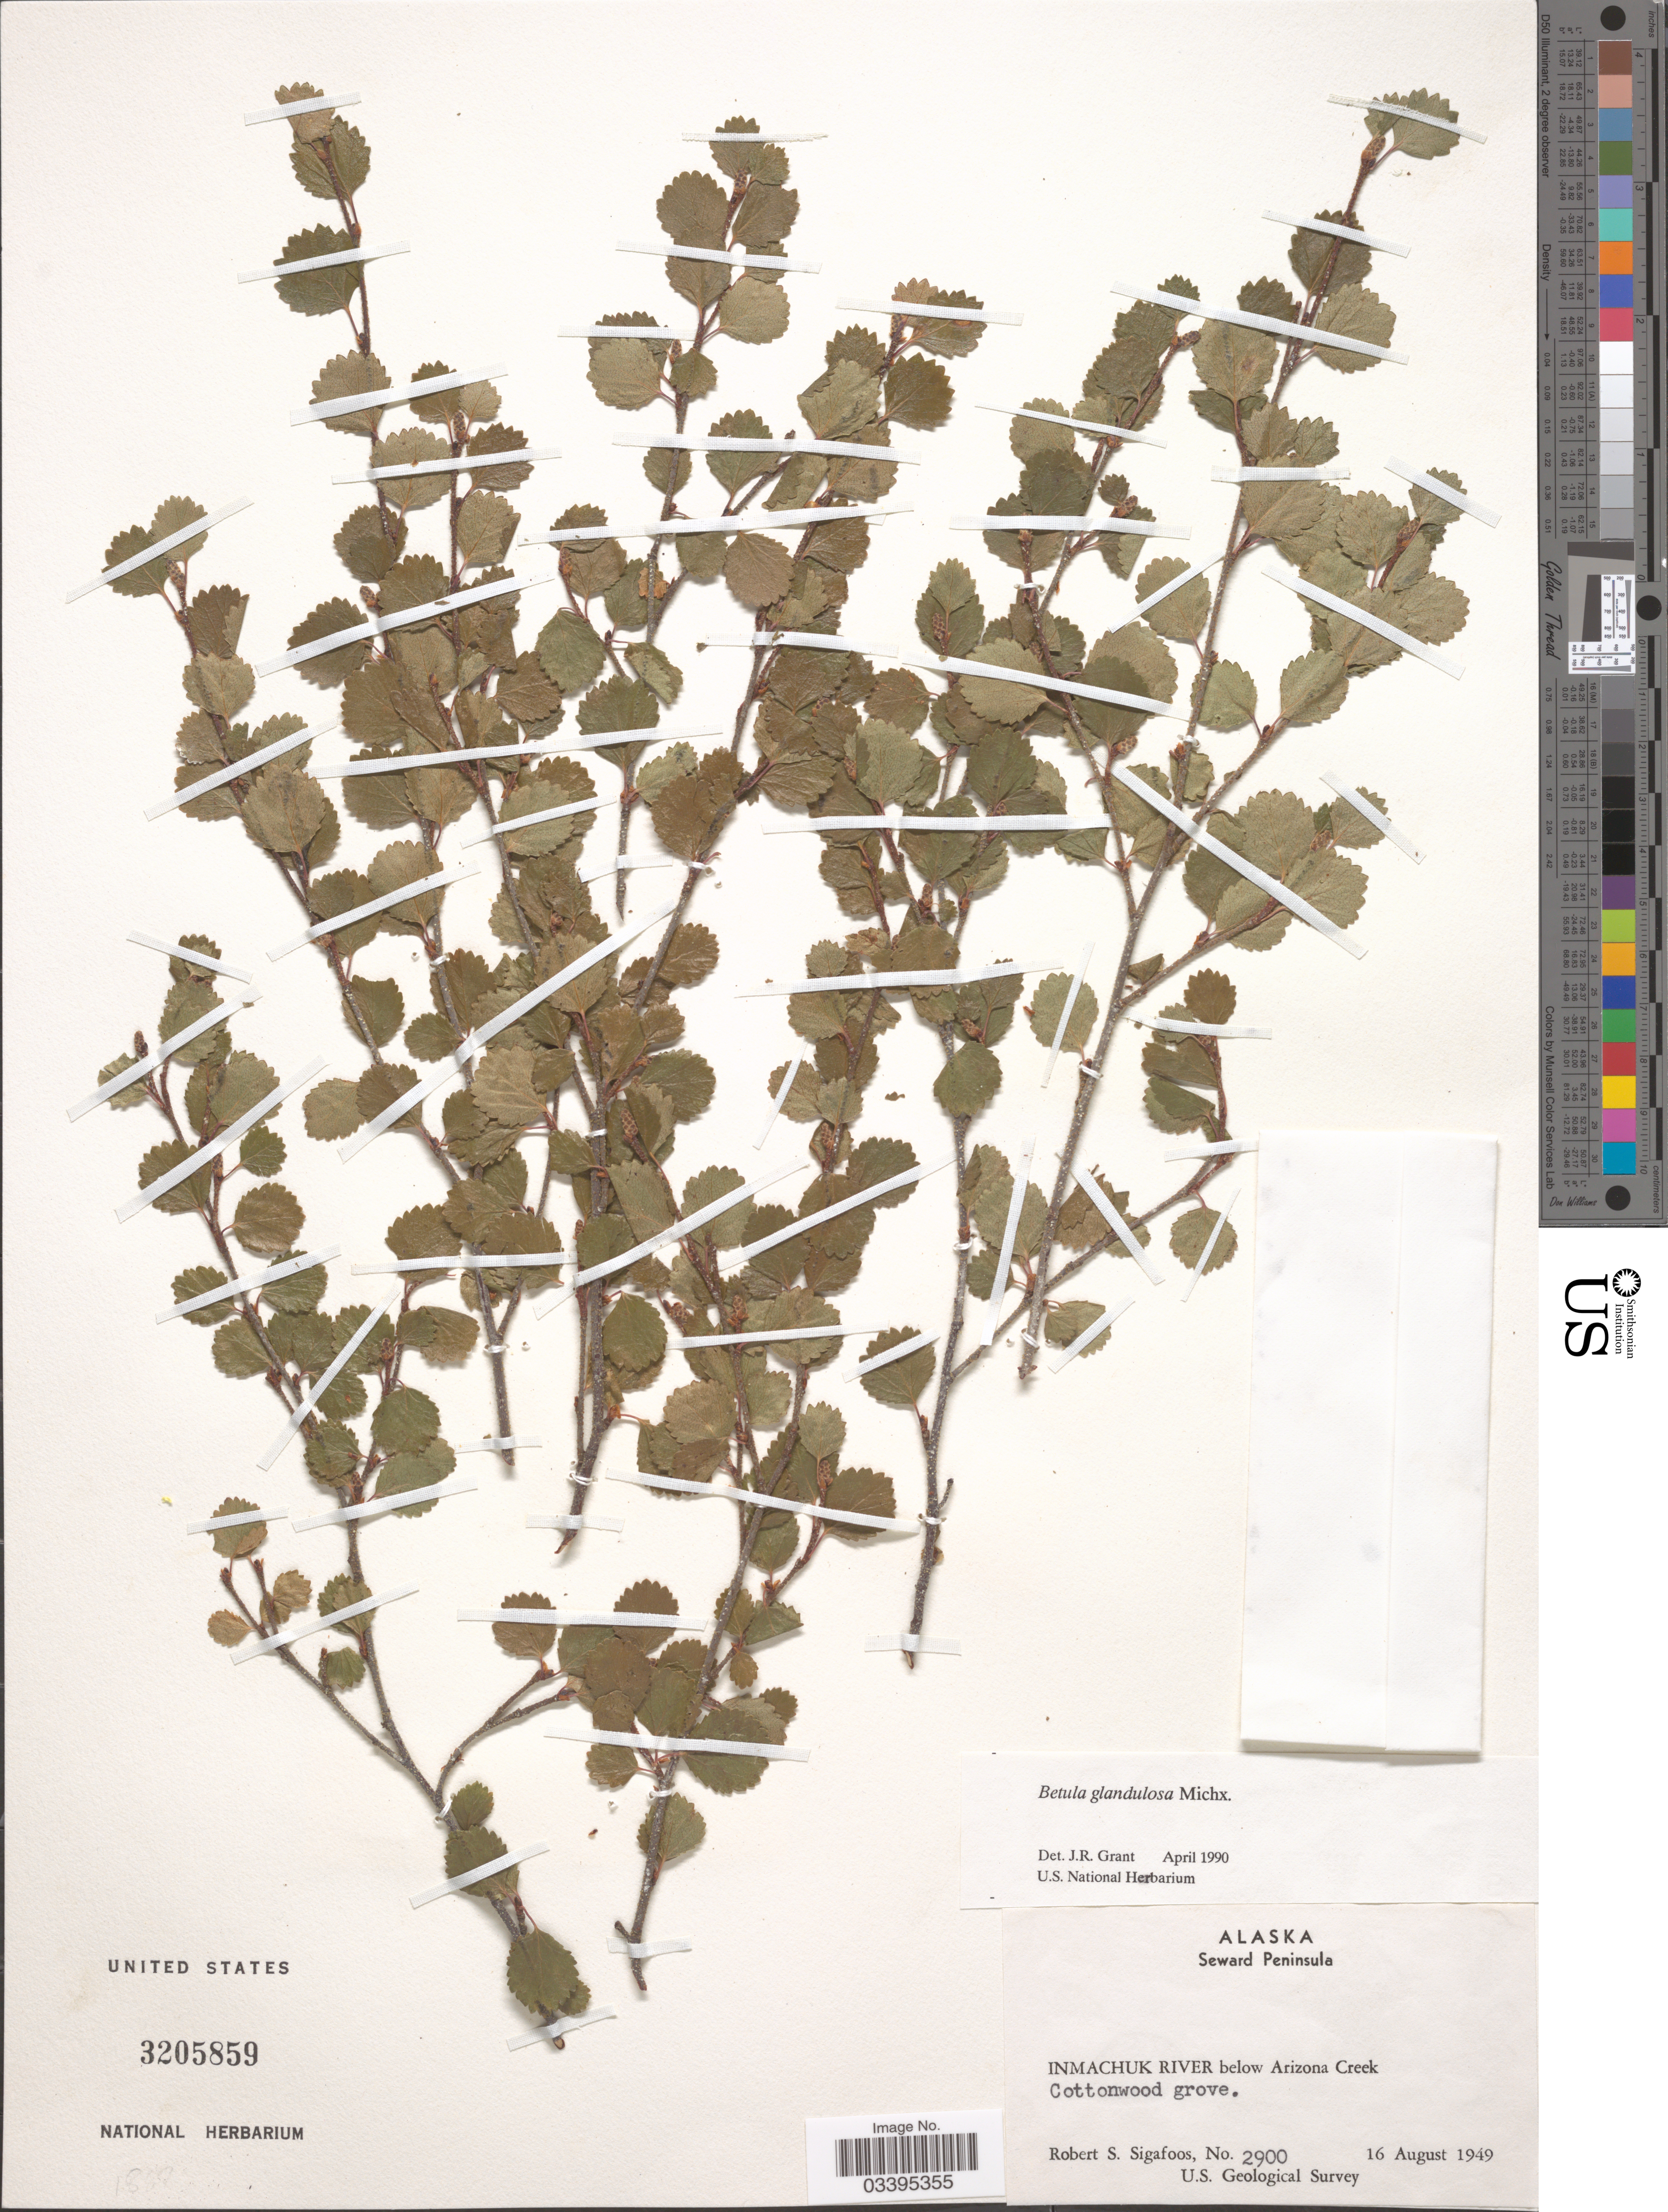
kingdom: Plantae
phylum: Tracheophyta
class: Magnoliopsida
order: Fagales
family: Betulaceae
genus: Betula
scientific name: Betula glandulosa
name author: Michx.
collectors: R. Sigafoos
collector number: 2900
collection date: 1949-08-16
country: United States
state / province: Alaska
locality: Seward Peninsula. Inmachuk River below Arizona Creek. Cottonwood grove.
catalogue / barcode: US 3205859